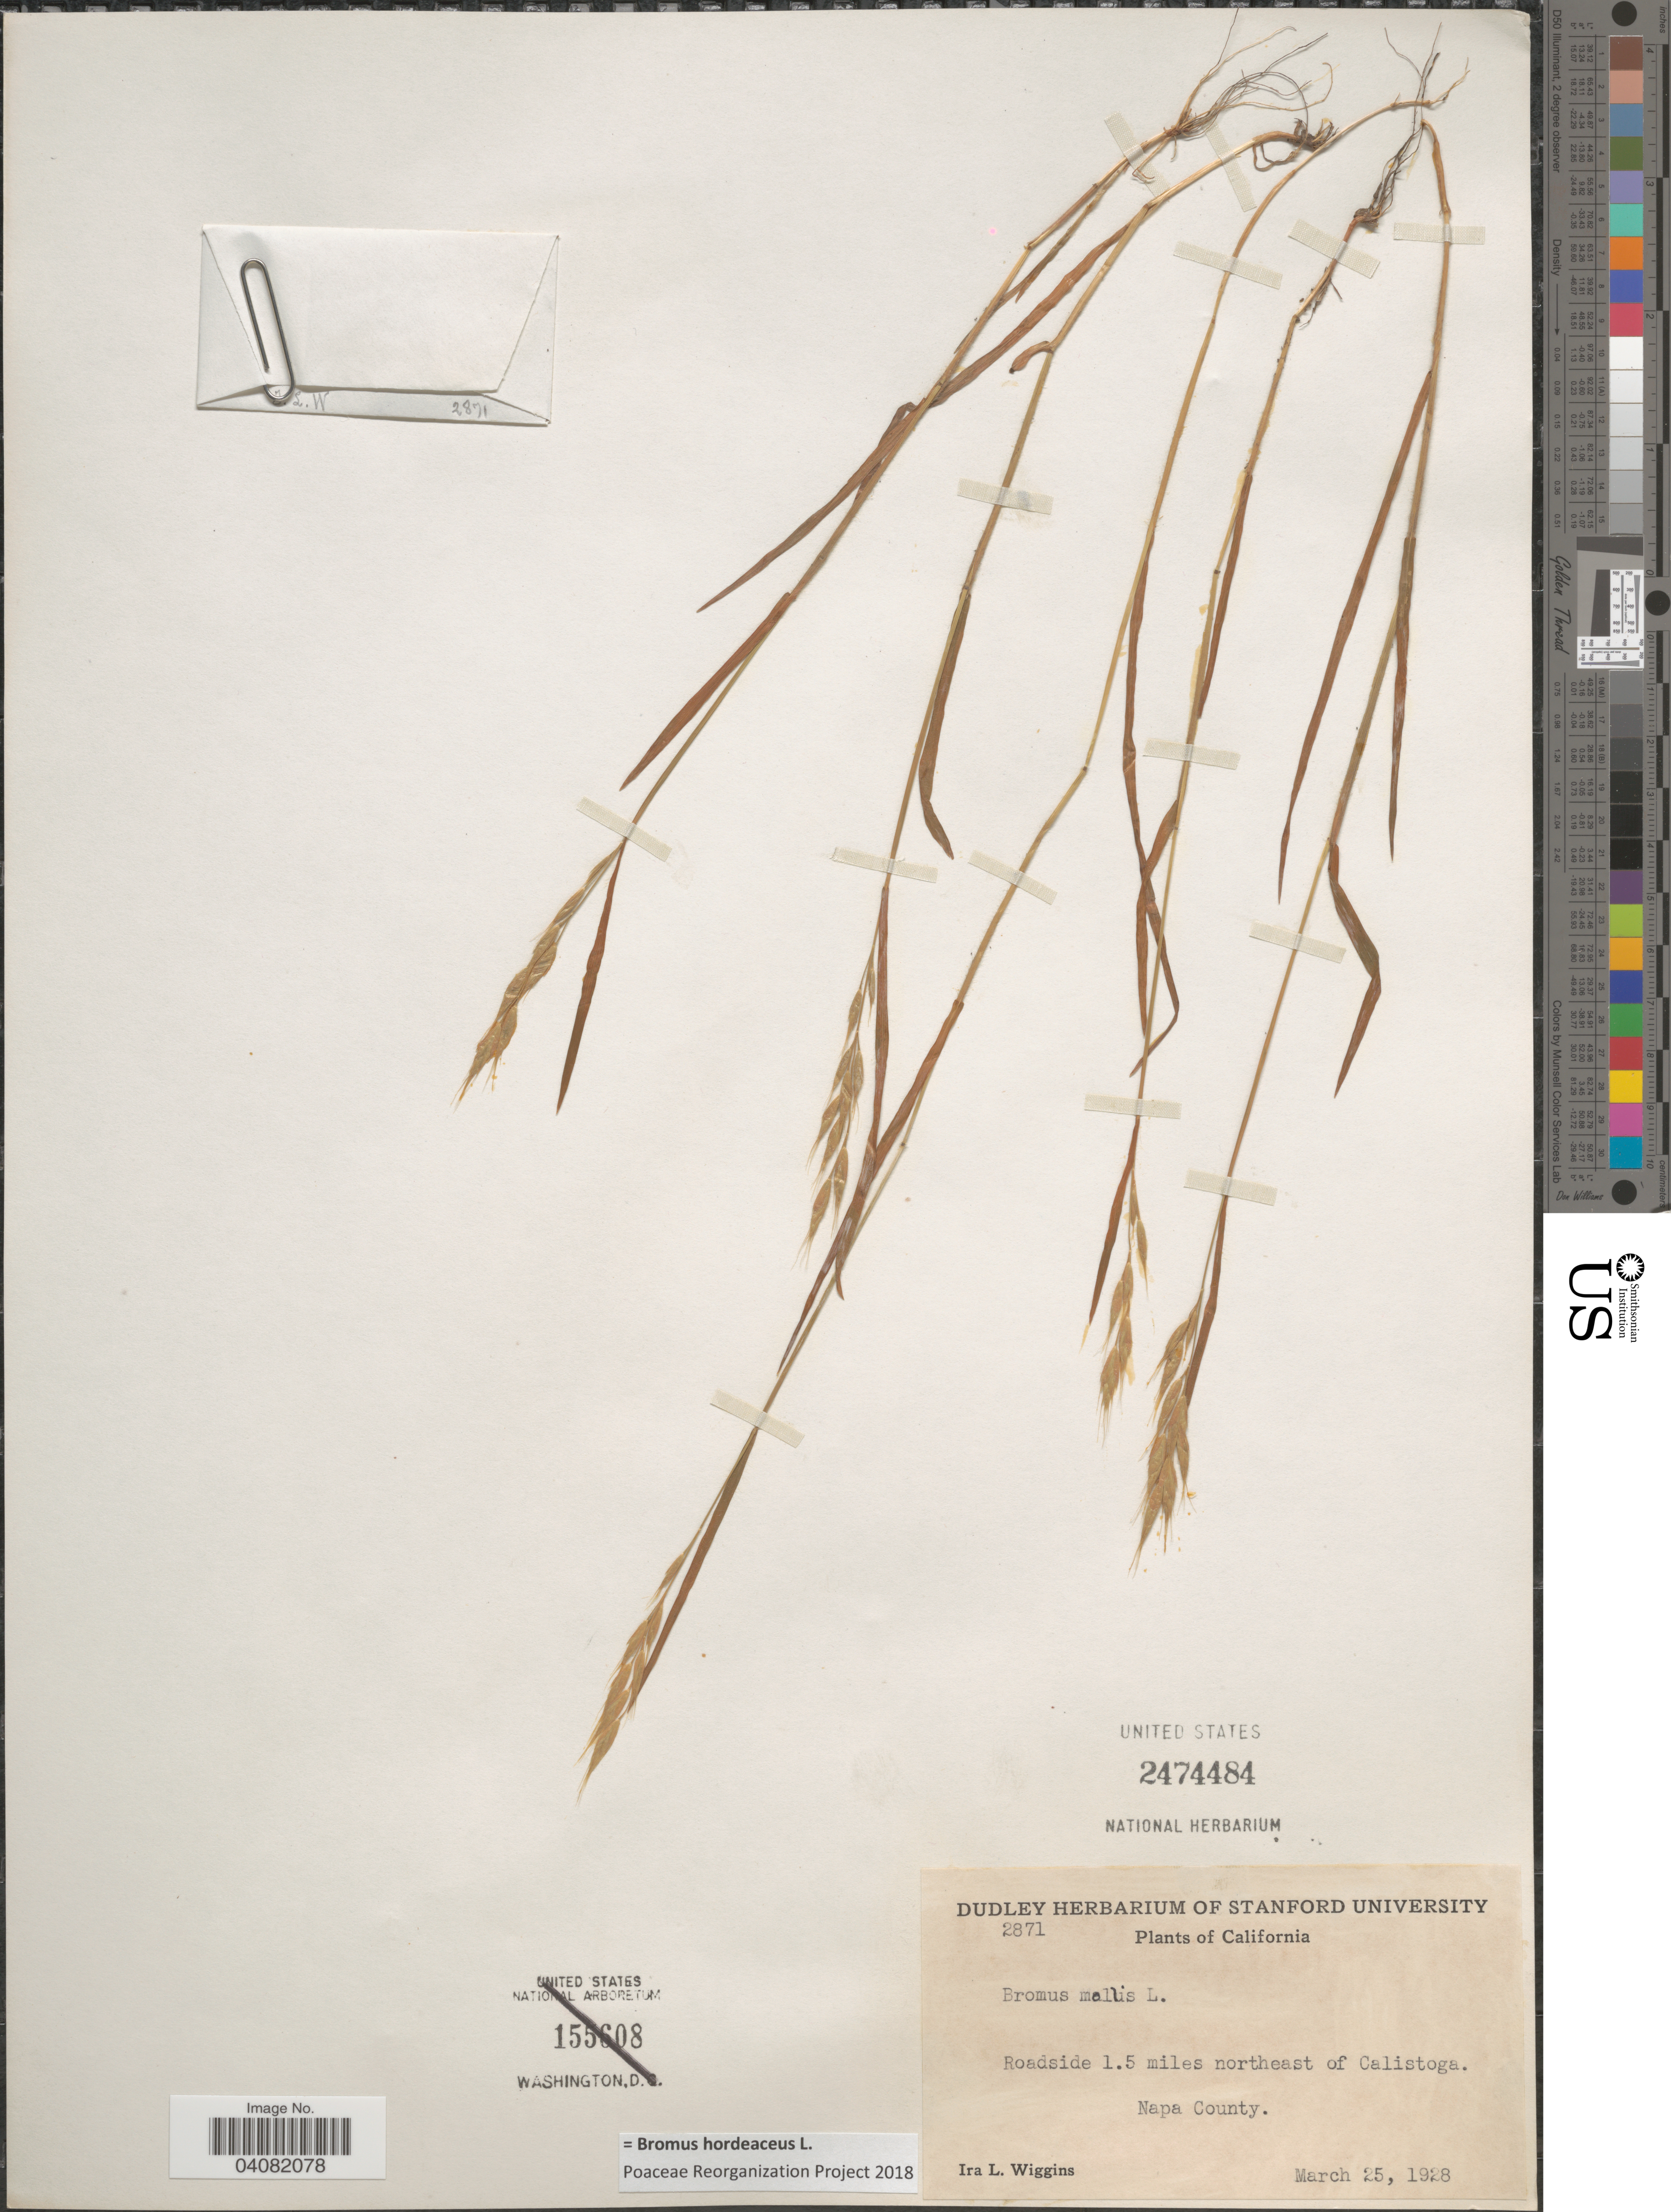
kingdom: Plantae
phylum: Tracheophyta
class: Liliopsida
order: Poales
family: Poaceae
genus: Bromus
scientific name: Bromus hordeaceus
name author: L.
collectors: I. L. Wiggins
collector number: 2871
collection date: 1928-03-25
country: United States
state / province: California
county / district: Napa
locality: Roadside 1.5 miles northeast of Calistoga. Napa County.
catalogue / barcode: US 2474484